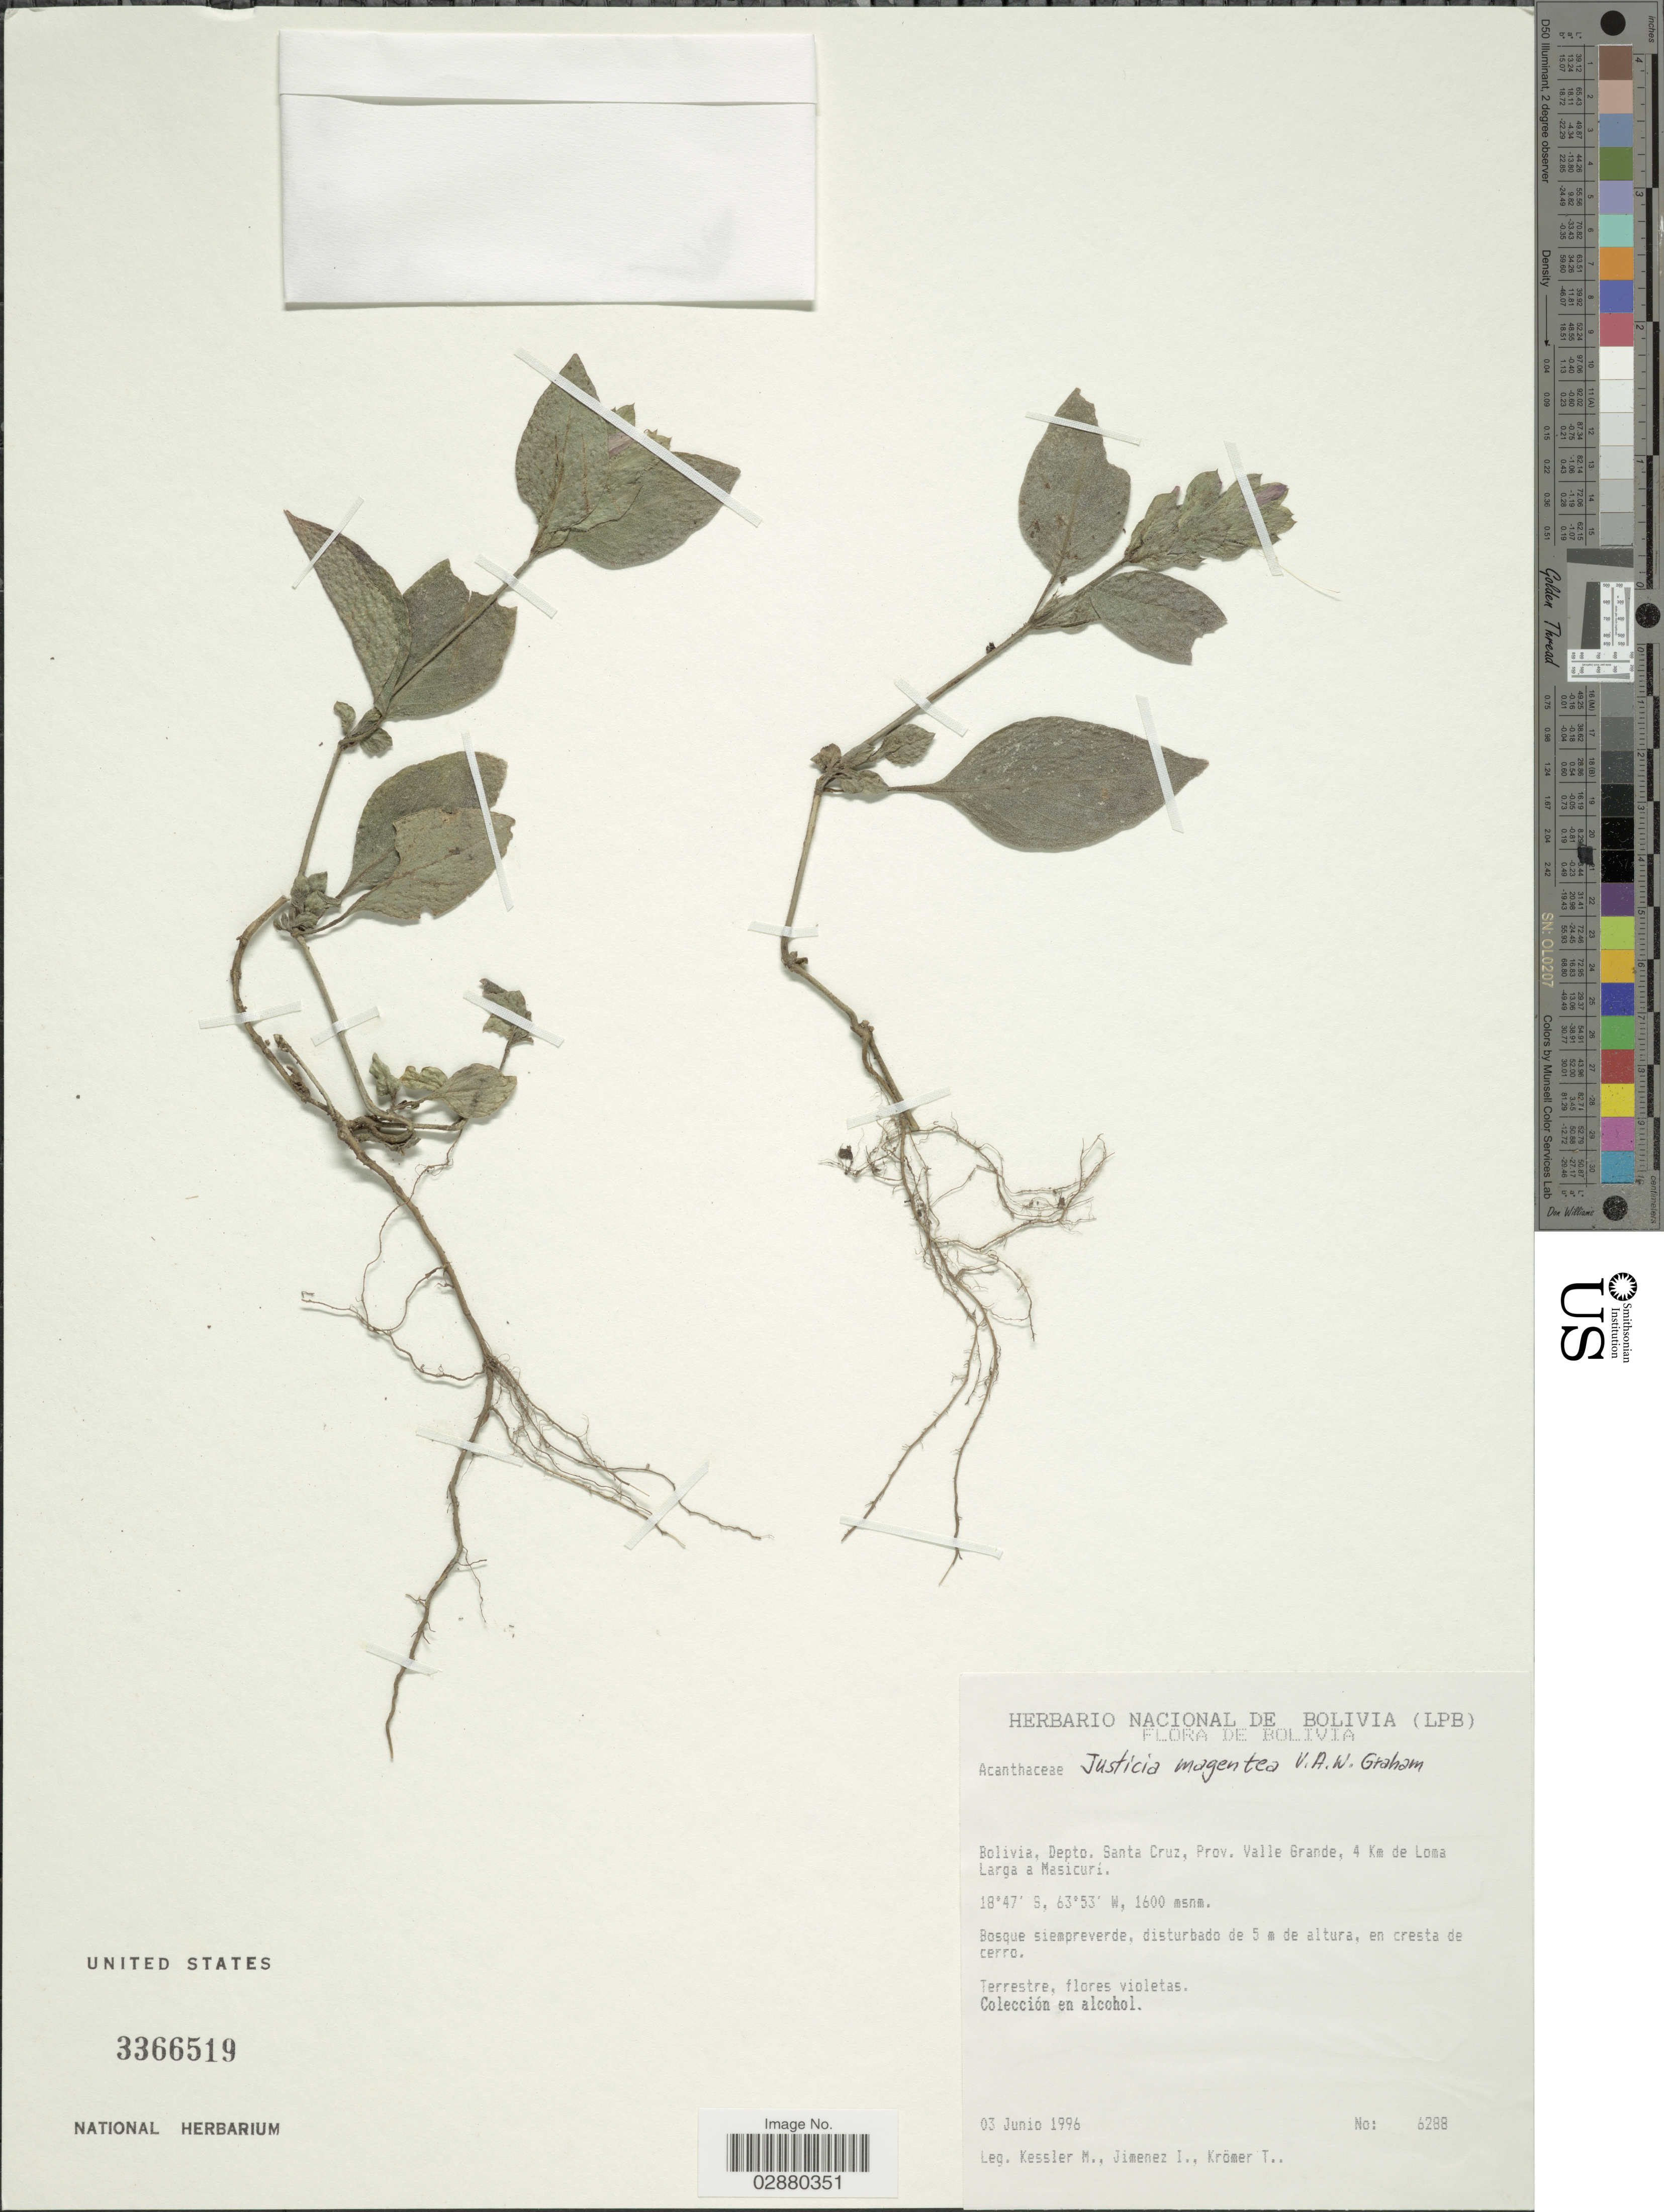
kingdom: Plantae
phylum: Tracheophyta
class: Magnoliopsida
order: Lamiales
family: Acanthaceae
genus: Justicia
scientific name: Justicia ramulosa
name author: (Morong) V.A.W. Graham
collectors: M. Kessler, I. Jimenez & T. Krömer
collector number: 6288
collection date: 1996-06-03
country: Bolivia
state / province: Santa Cruz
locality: Prov. Valle Grande, 4 Km de Loma Larga a Masicuri.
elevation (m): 1600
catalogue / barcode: US 3366519